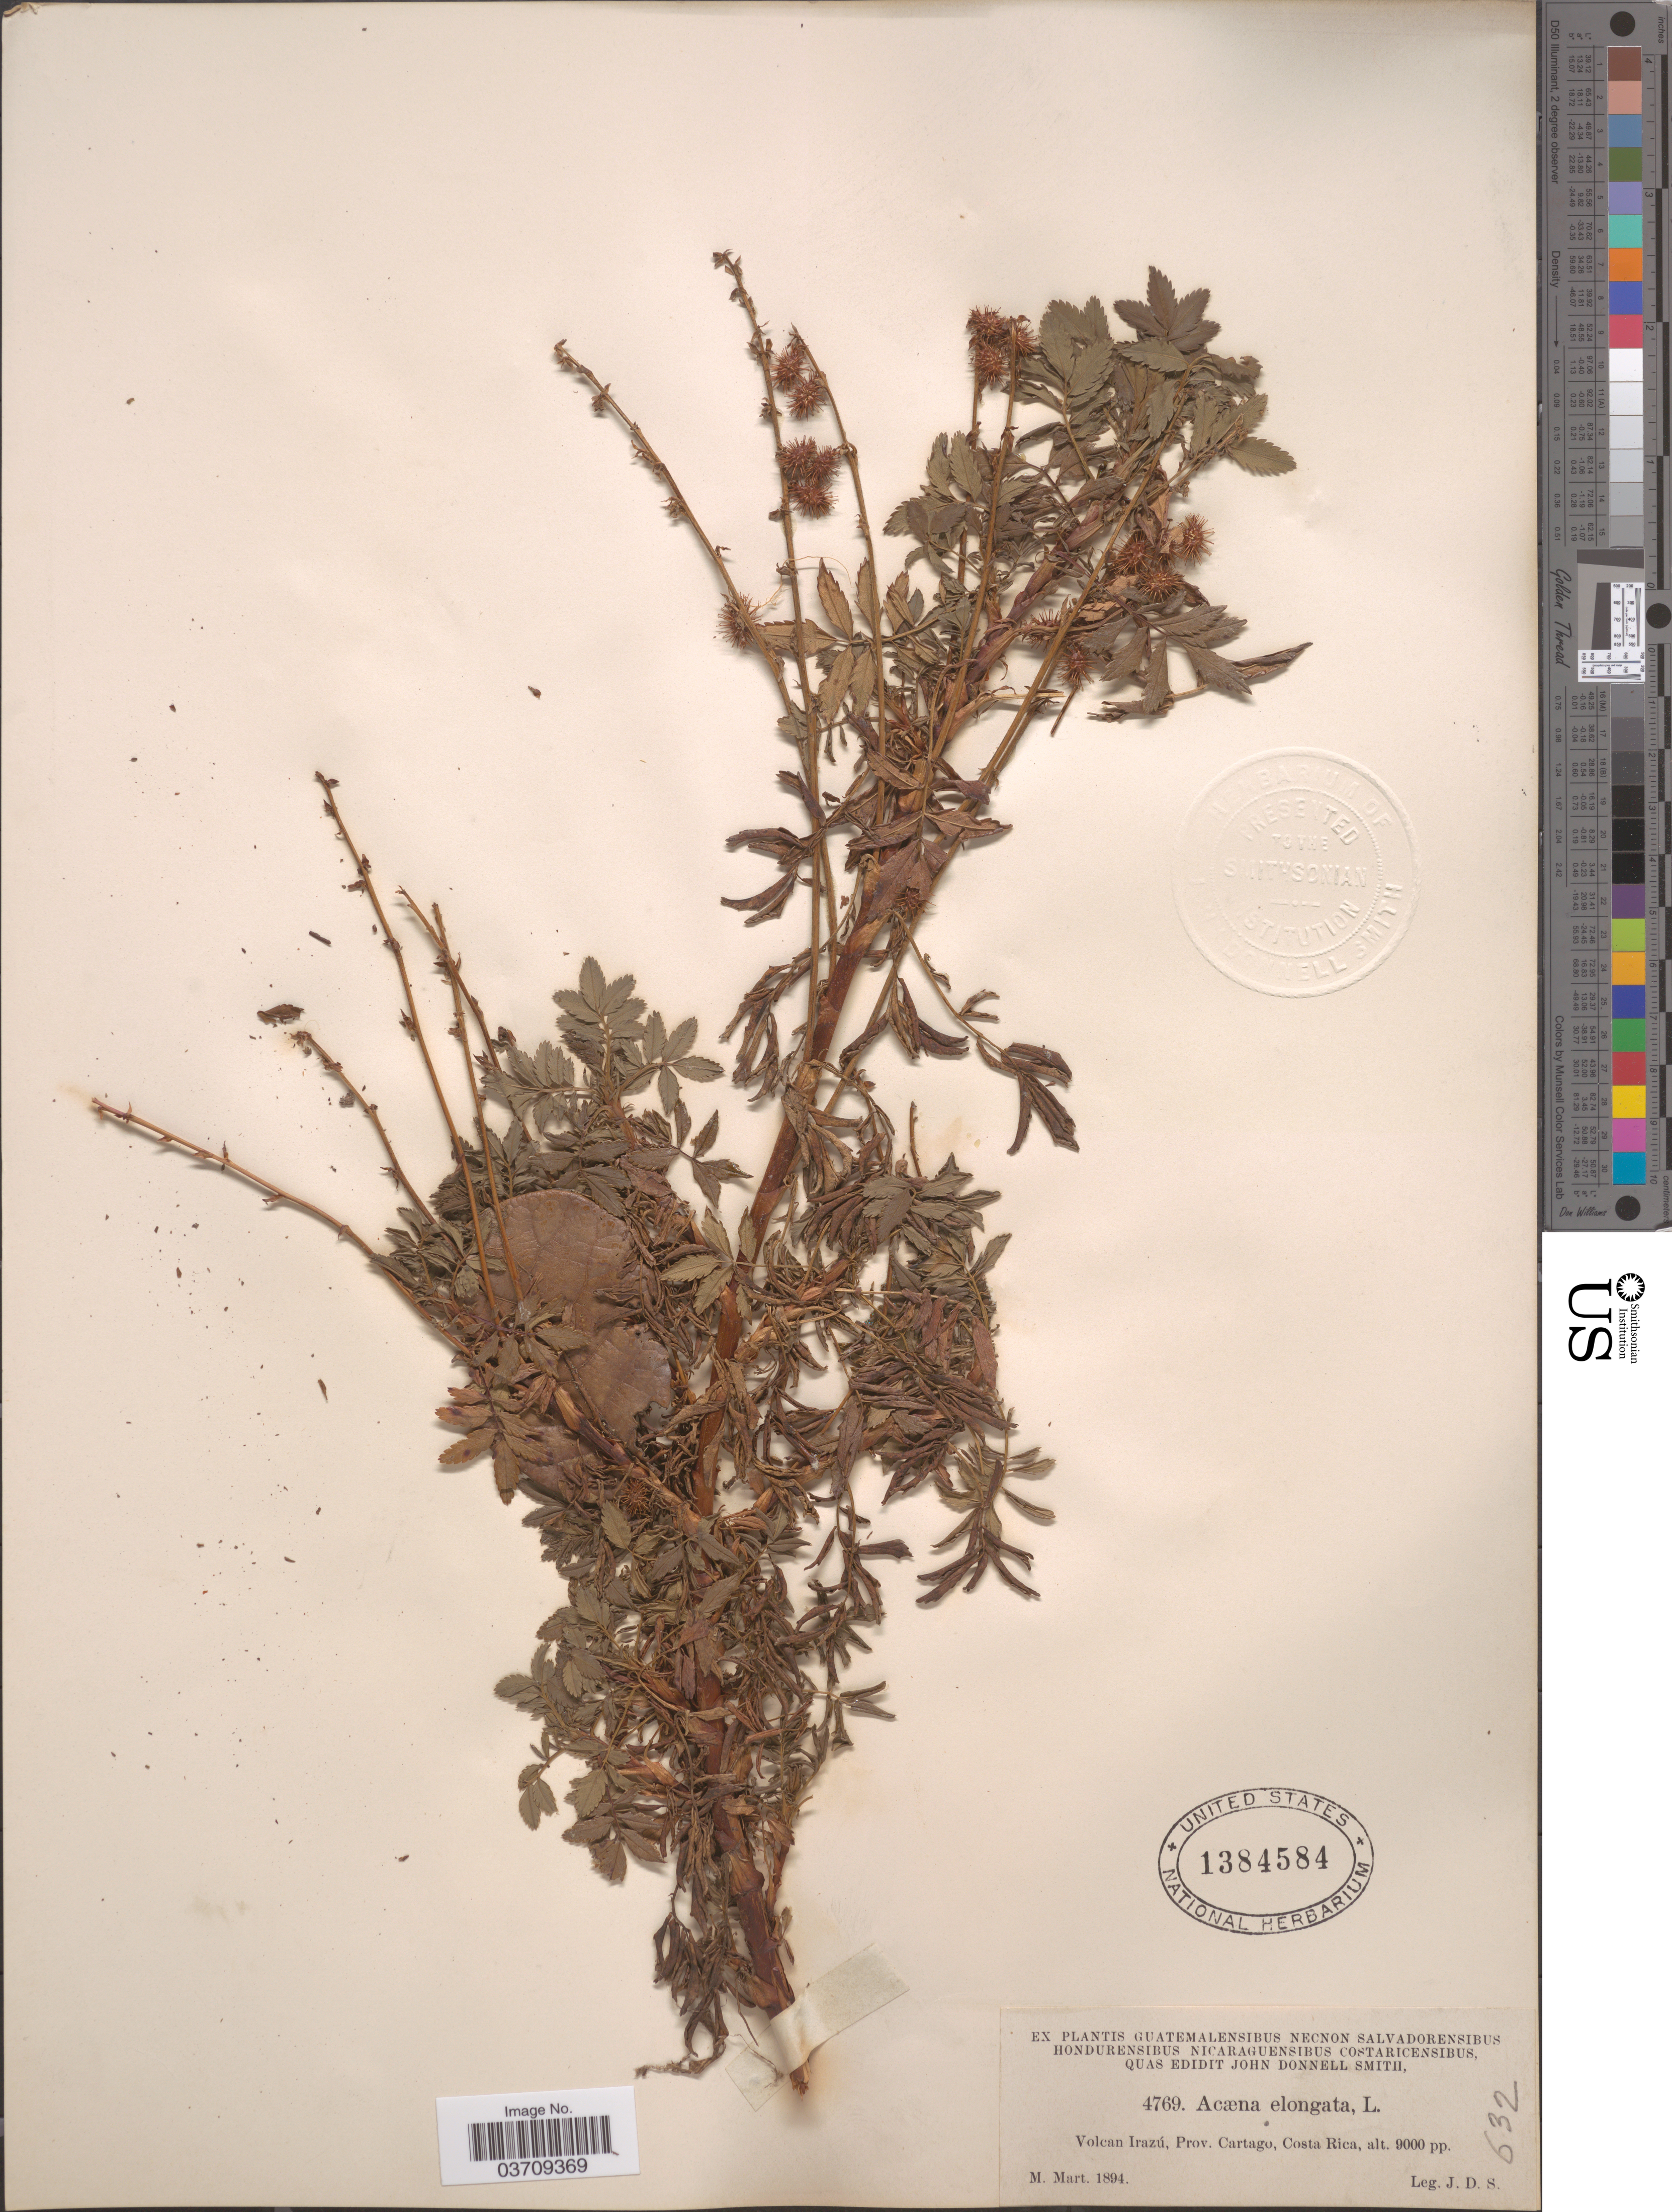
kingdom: Plantae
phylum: Tracheophyta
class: Magnoliopsida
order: Rosales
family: Rosaceae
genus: Acaena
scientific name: Acaena elongata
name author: L.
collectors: J. Donnell Smith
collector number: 4769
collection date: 1894-03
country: Costa Rica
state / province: Cartago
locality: Volcan Irazú.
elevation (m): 2743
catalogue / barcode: US 1384584